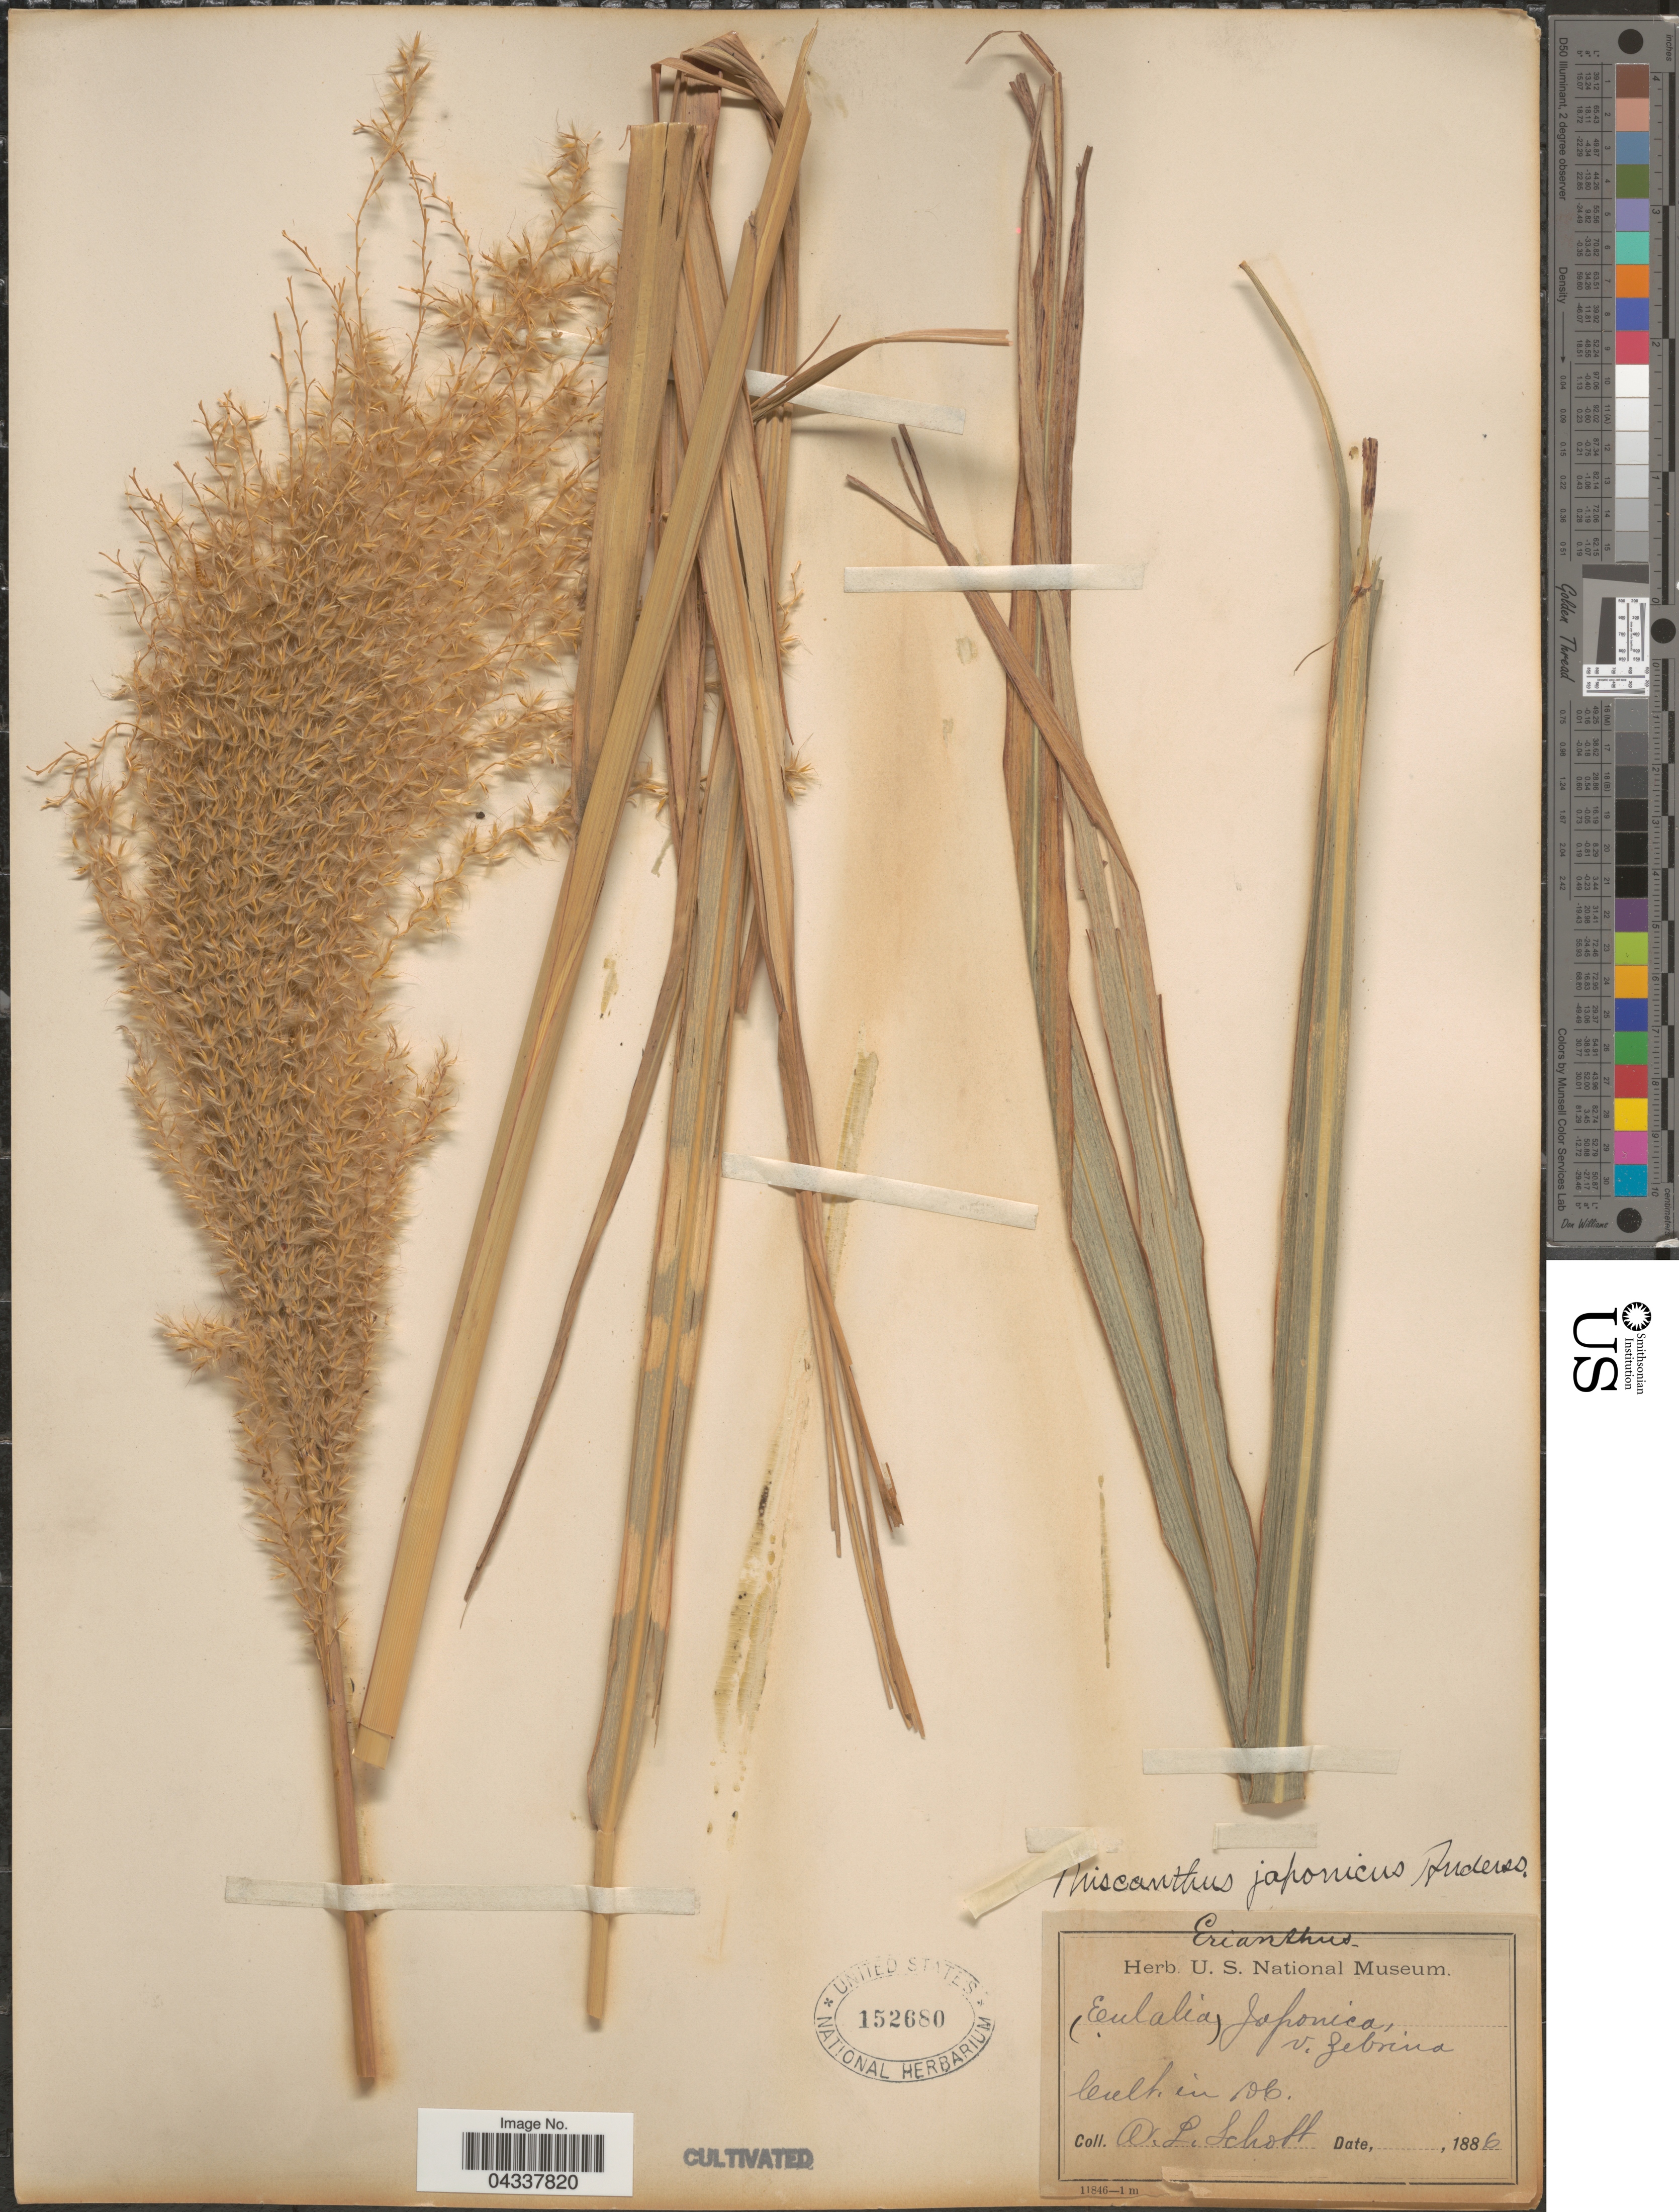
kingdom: Plantae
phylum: Tracheophyta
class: Liliopsida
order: Poales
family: Poaceae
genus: Miscanthus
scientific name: Miscanthus sinensis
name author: Andersson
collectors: A. L. Schott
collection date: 1886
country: United States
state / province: District of Columbia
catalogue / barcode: US 152680